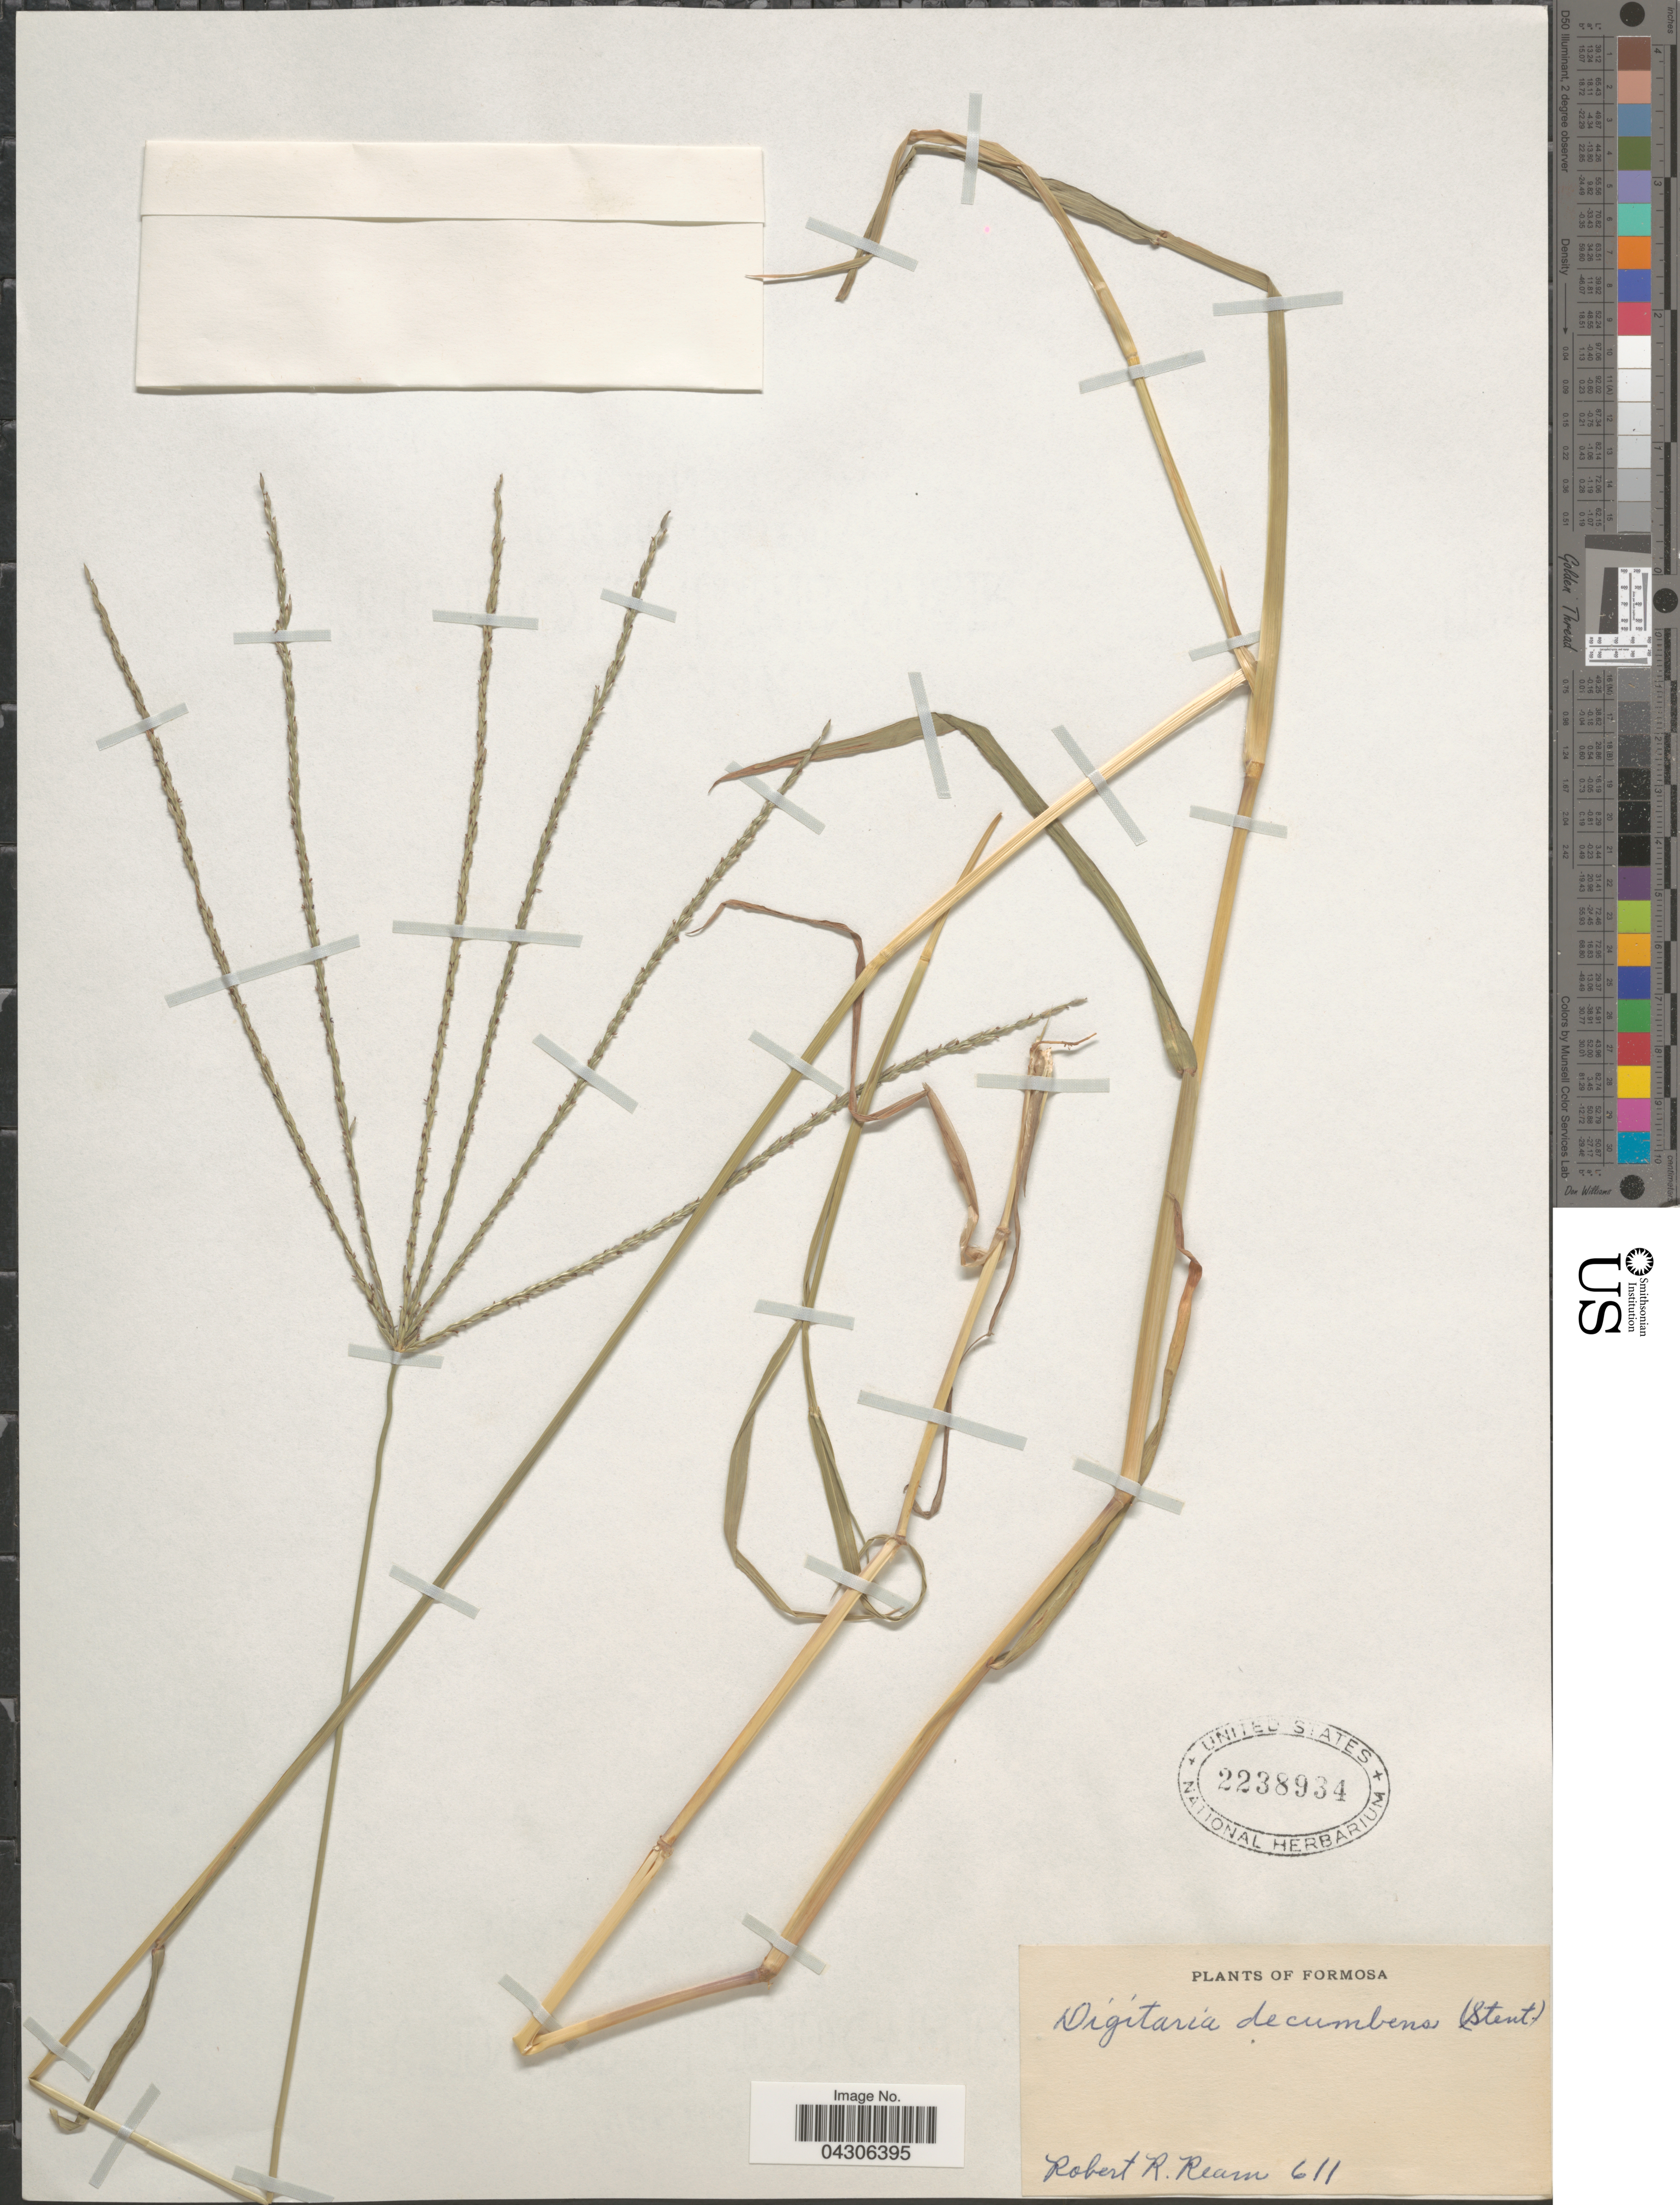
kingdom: Plantae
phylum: Tracheophyta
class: Liliopsida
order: Poales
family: Poaceae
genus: Digitaria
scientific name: Digitaria decumbens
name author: Stent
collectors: R. Ream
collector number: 611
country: Taiwan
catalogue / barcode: US 2238934